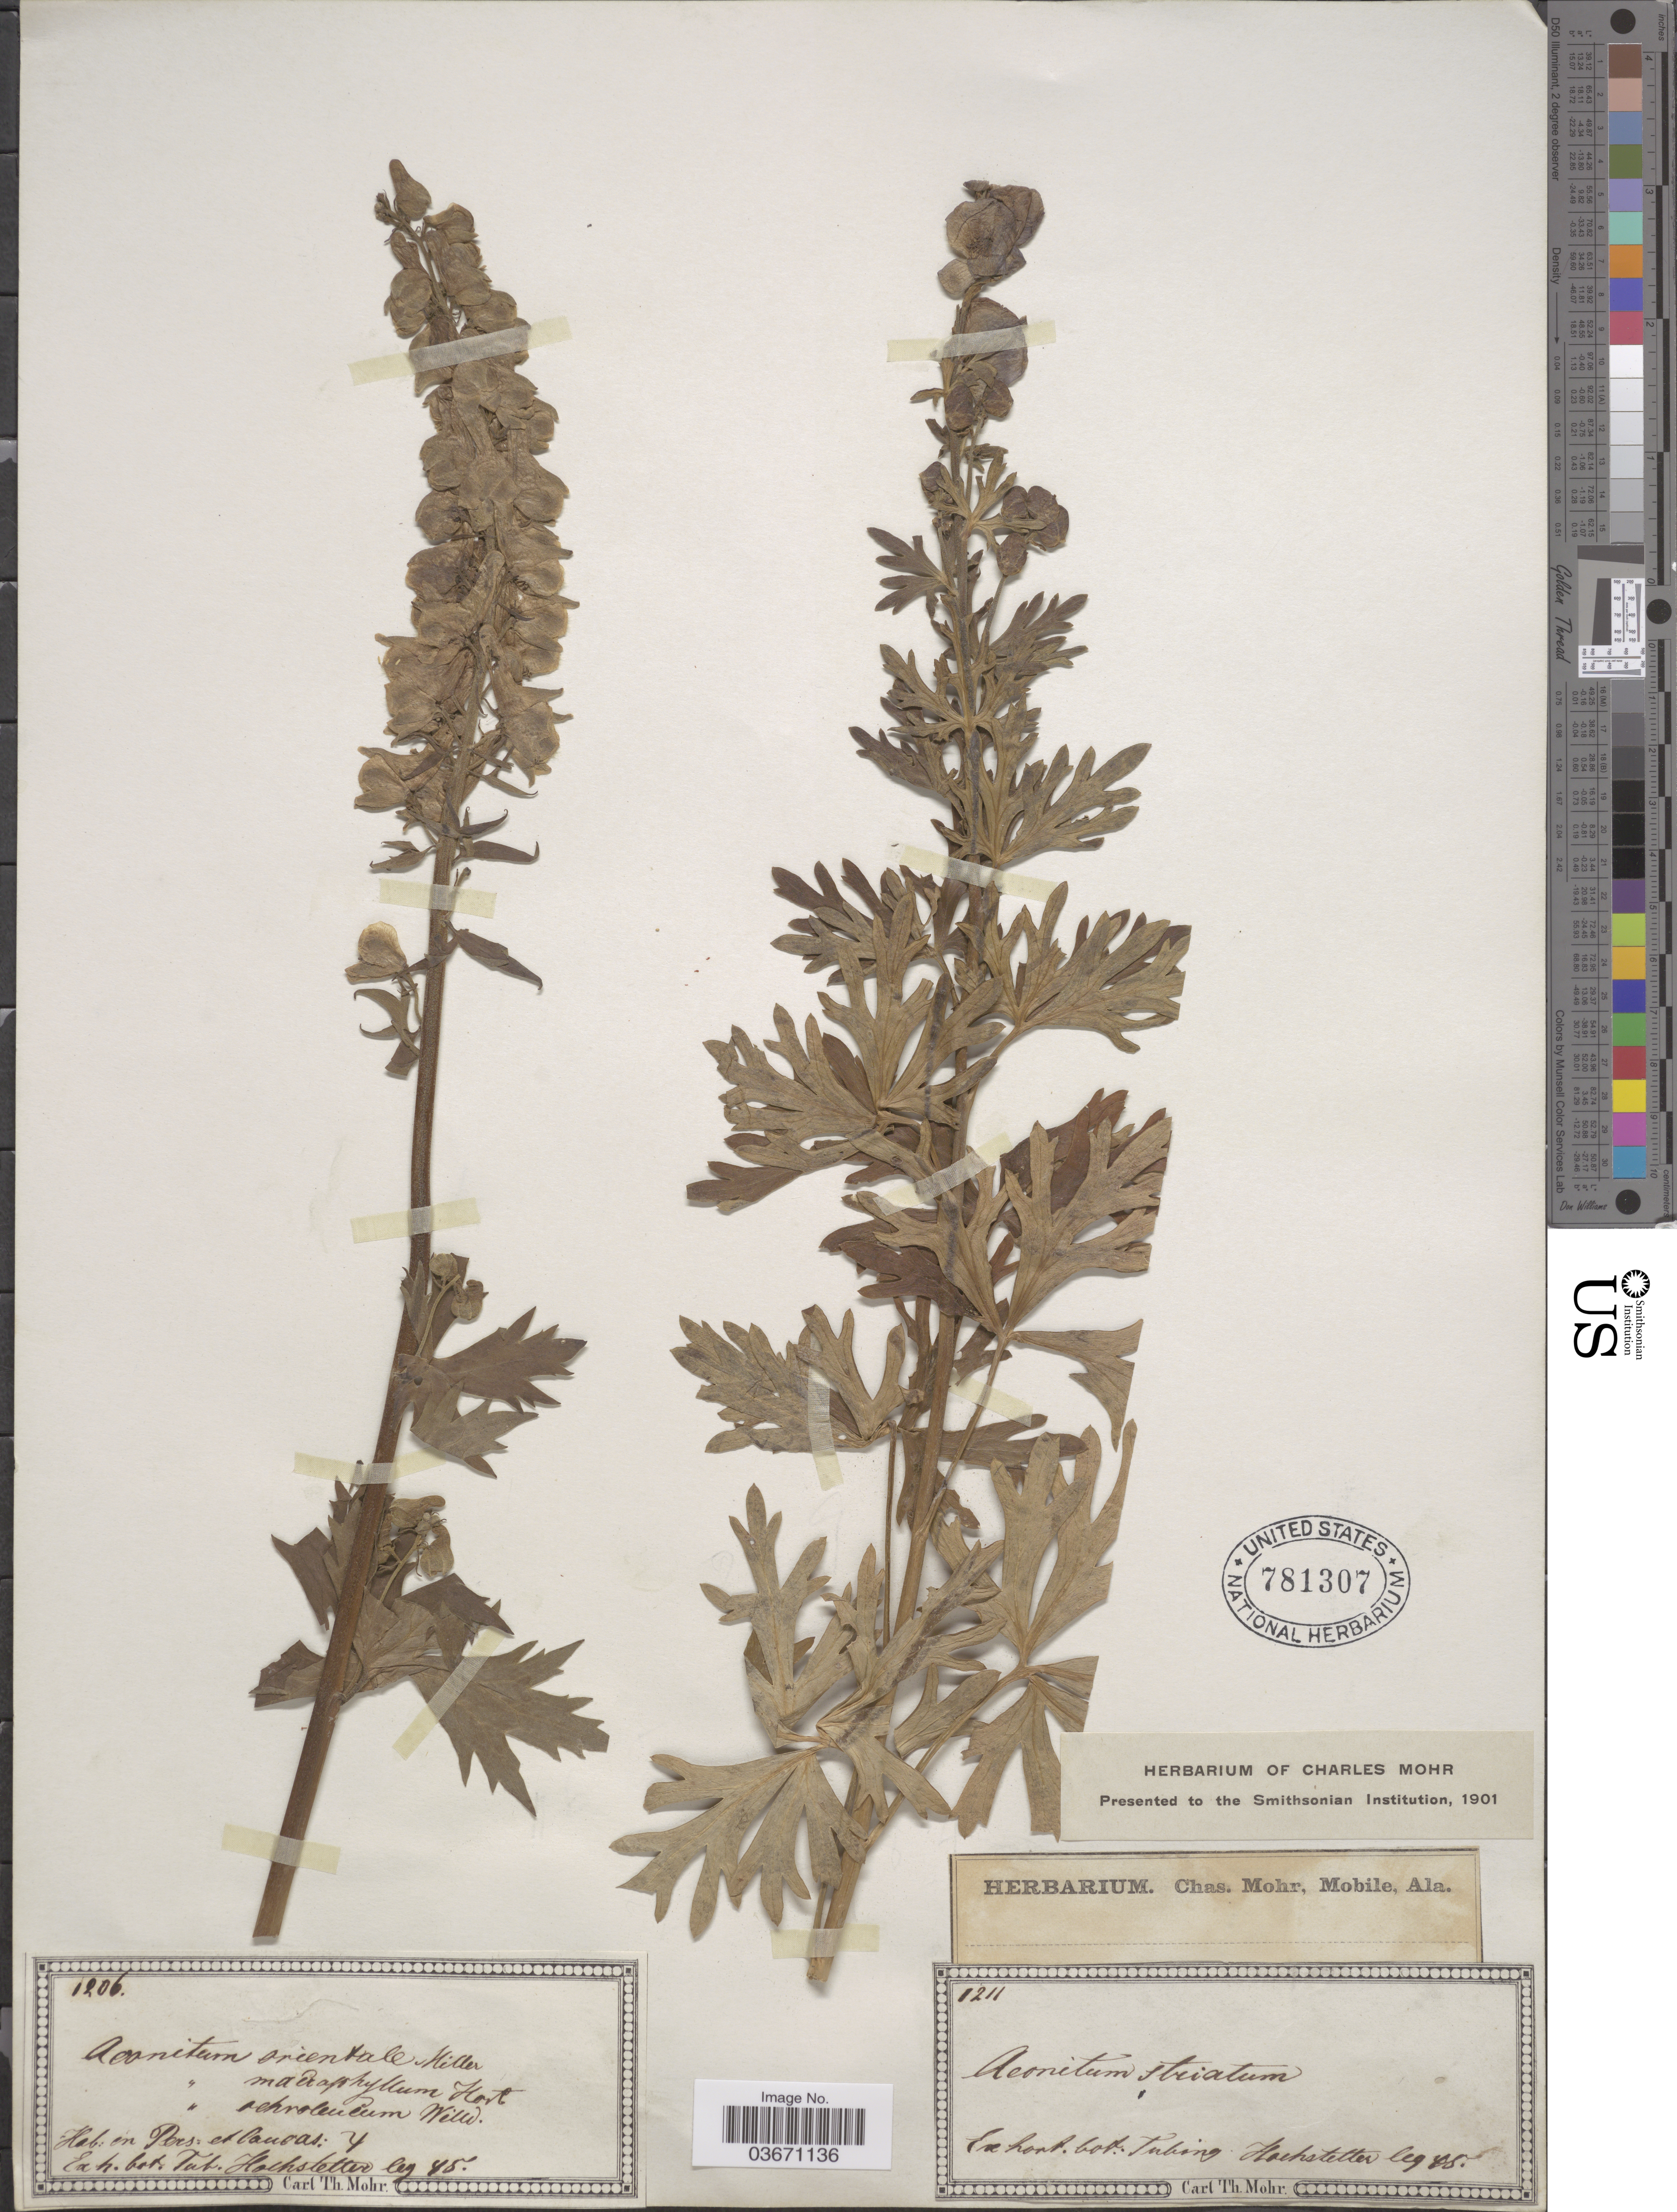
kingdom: Plantae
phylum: Tracheophyta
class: Magnoliopsida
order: Ranunculales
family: Ranunculaceae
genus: Aconitum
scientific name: Aconitum orientale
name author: Mill.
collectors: ex herb. Charles Mohr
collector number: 1206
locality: Pers et lancas. [interpreted]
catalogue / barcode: US 781307